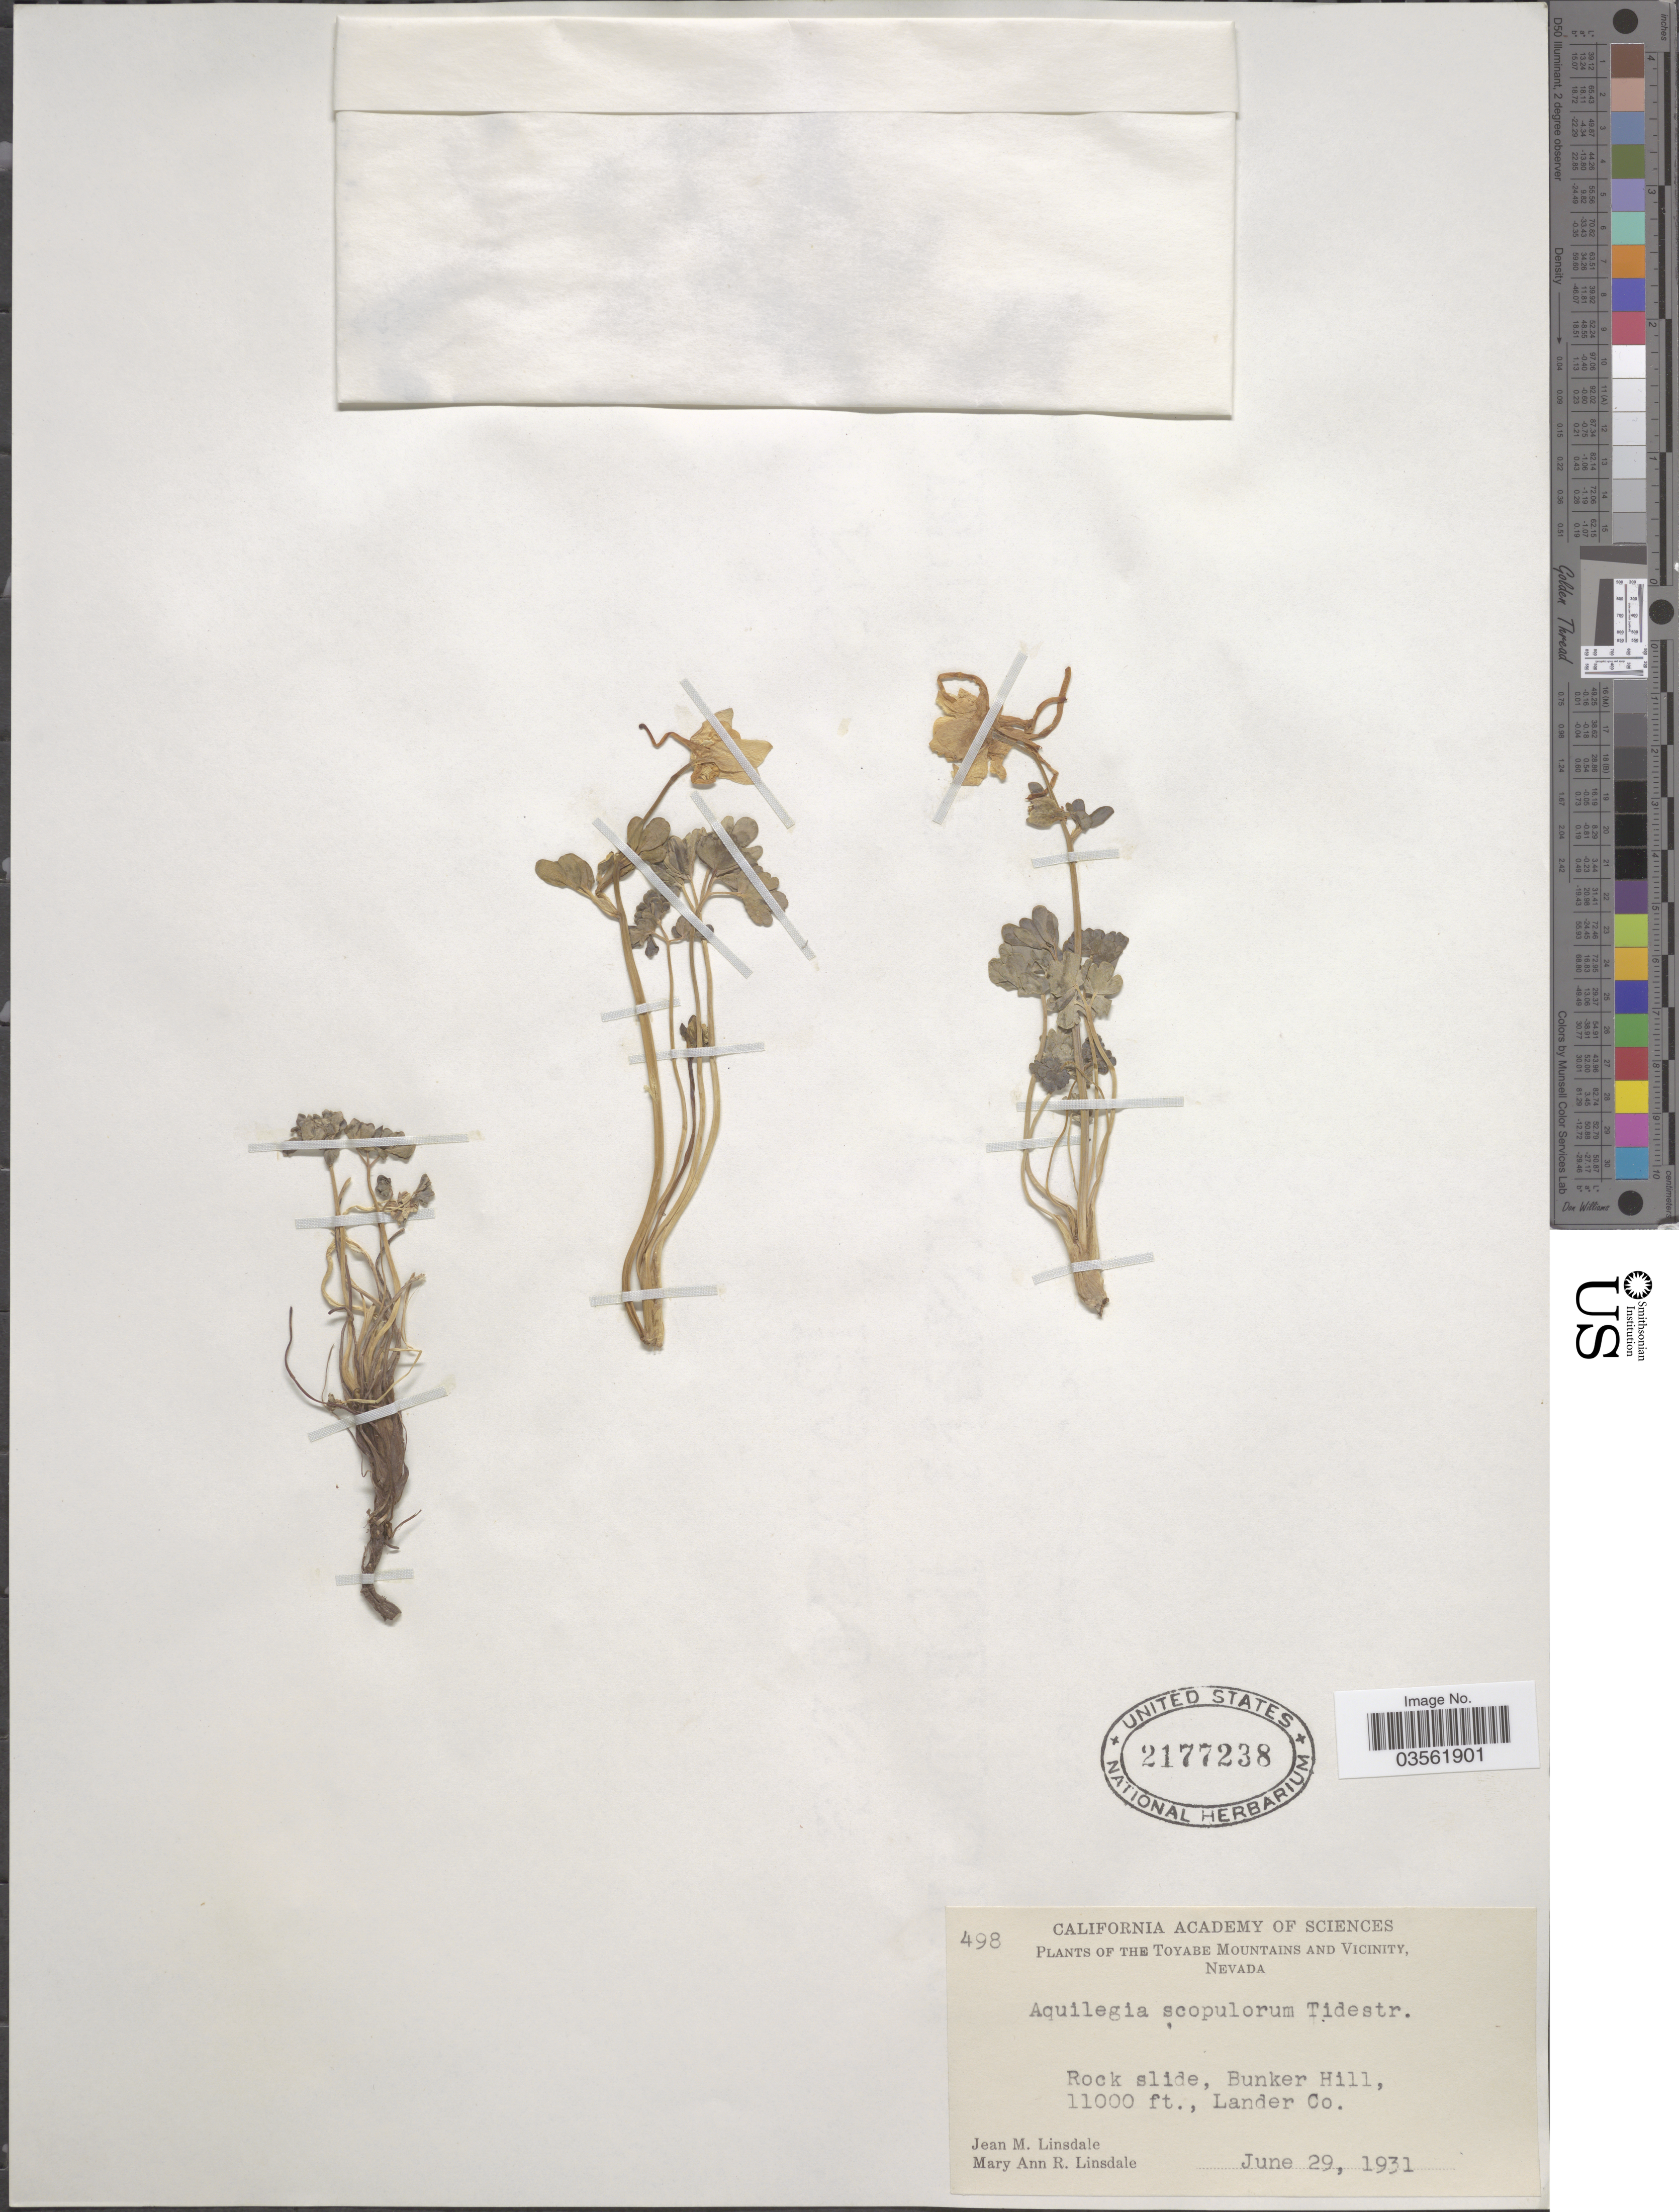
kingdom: Plantae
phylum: Tracheophyta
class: Magnoliopsida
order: Ranunculales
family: Ranunculaceae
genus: Aquilegia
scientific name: Aquilegia scopulorum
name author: Tidestr.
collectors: J. M. Linsdale & M. Linsdale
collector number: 498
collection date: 1931-06-29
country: United States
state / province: Nevada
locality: The Toyabe Mountains and Vicinity. Rock slide, Bunker Hill, Lander Co.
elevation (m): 3353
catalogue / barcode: US 2177238